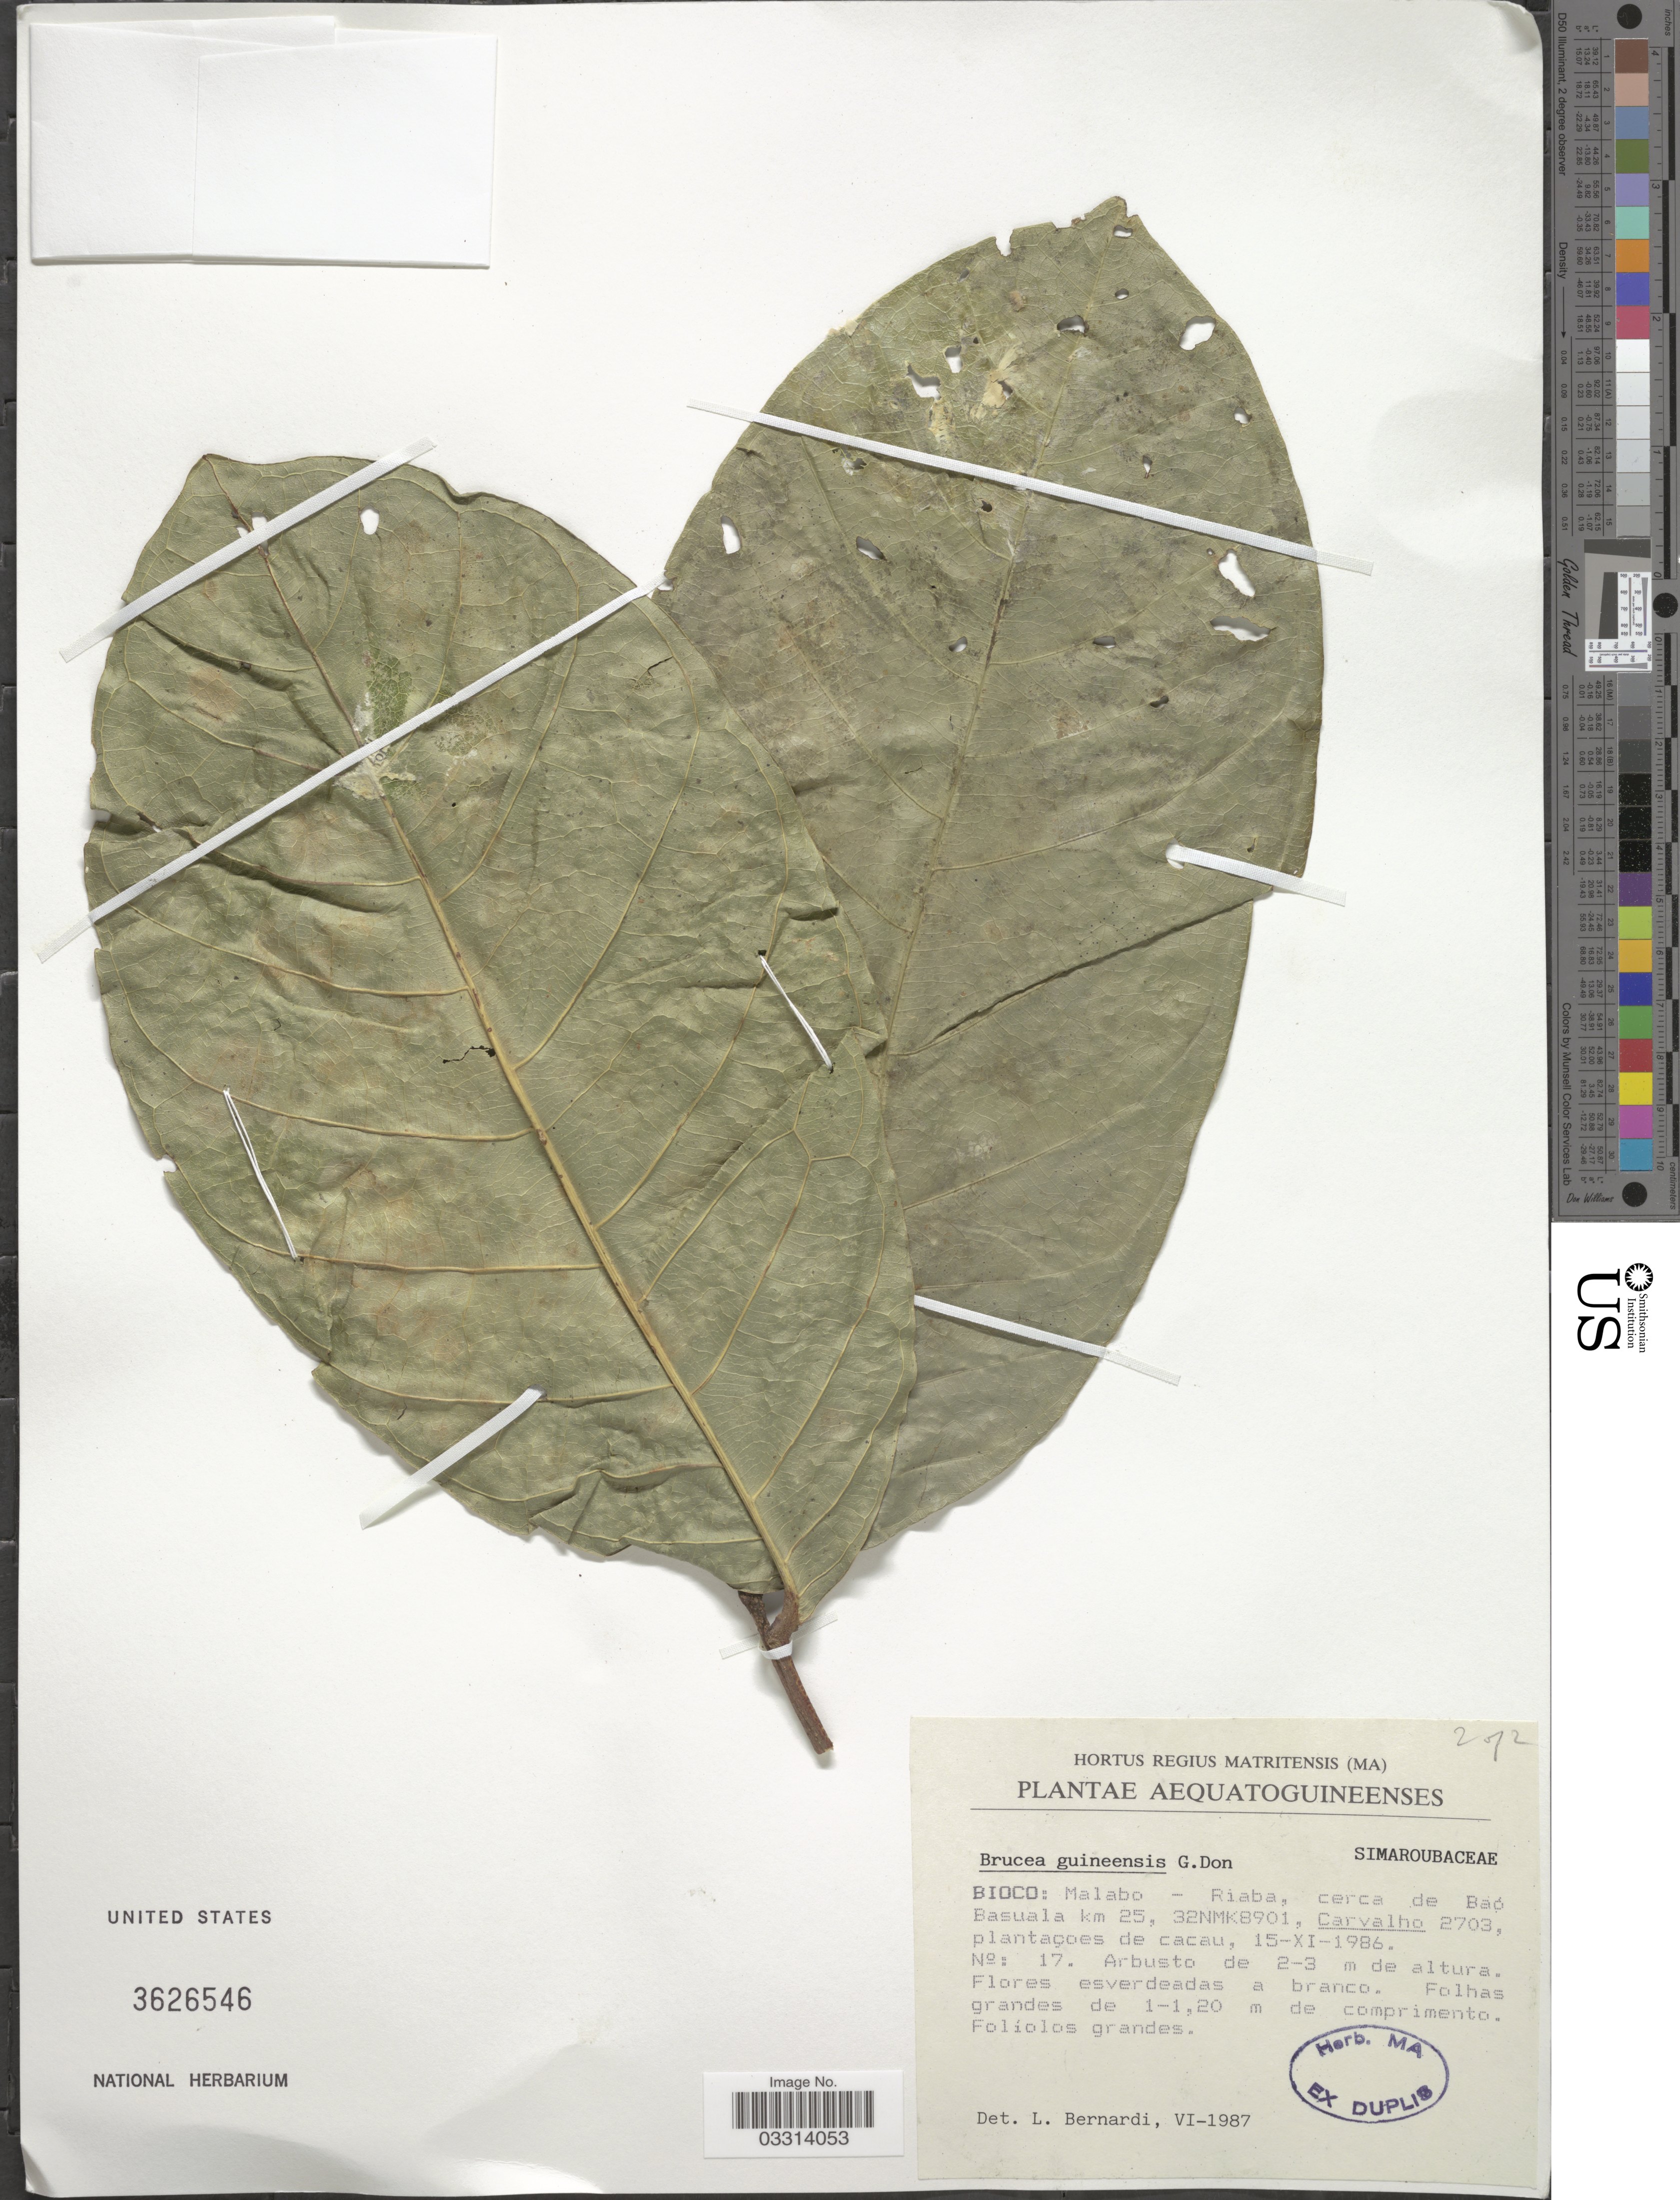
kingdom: Plantae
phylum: Tracheophyta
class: Magnoliopsida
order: Sapindales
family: Simaroubaceae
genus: Brucea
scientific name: Brucea guineensis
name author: G. Don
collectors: Carvalho, --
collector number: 2703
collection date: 1986-11-15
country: Equatorial Guinea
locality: Bioco: Malabo - Riaba, cerca de Baó Basuela km 25, 32NMK8901.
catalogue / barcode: US 3626546